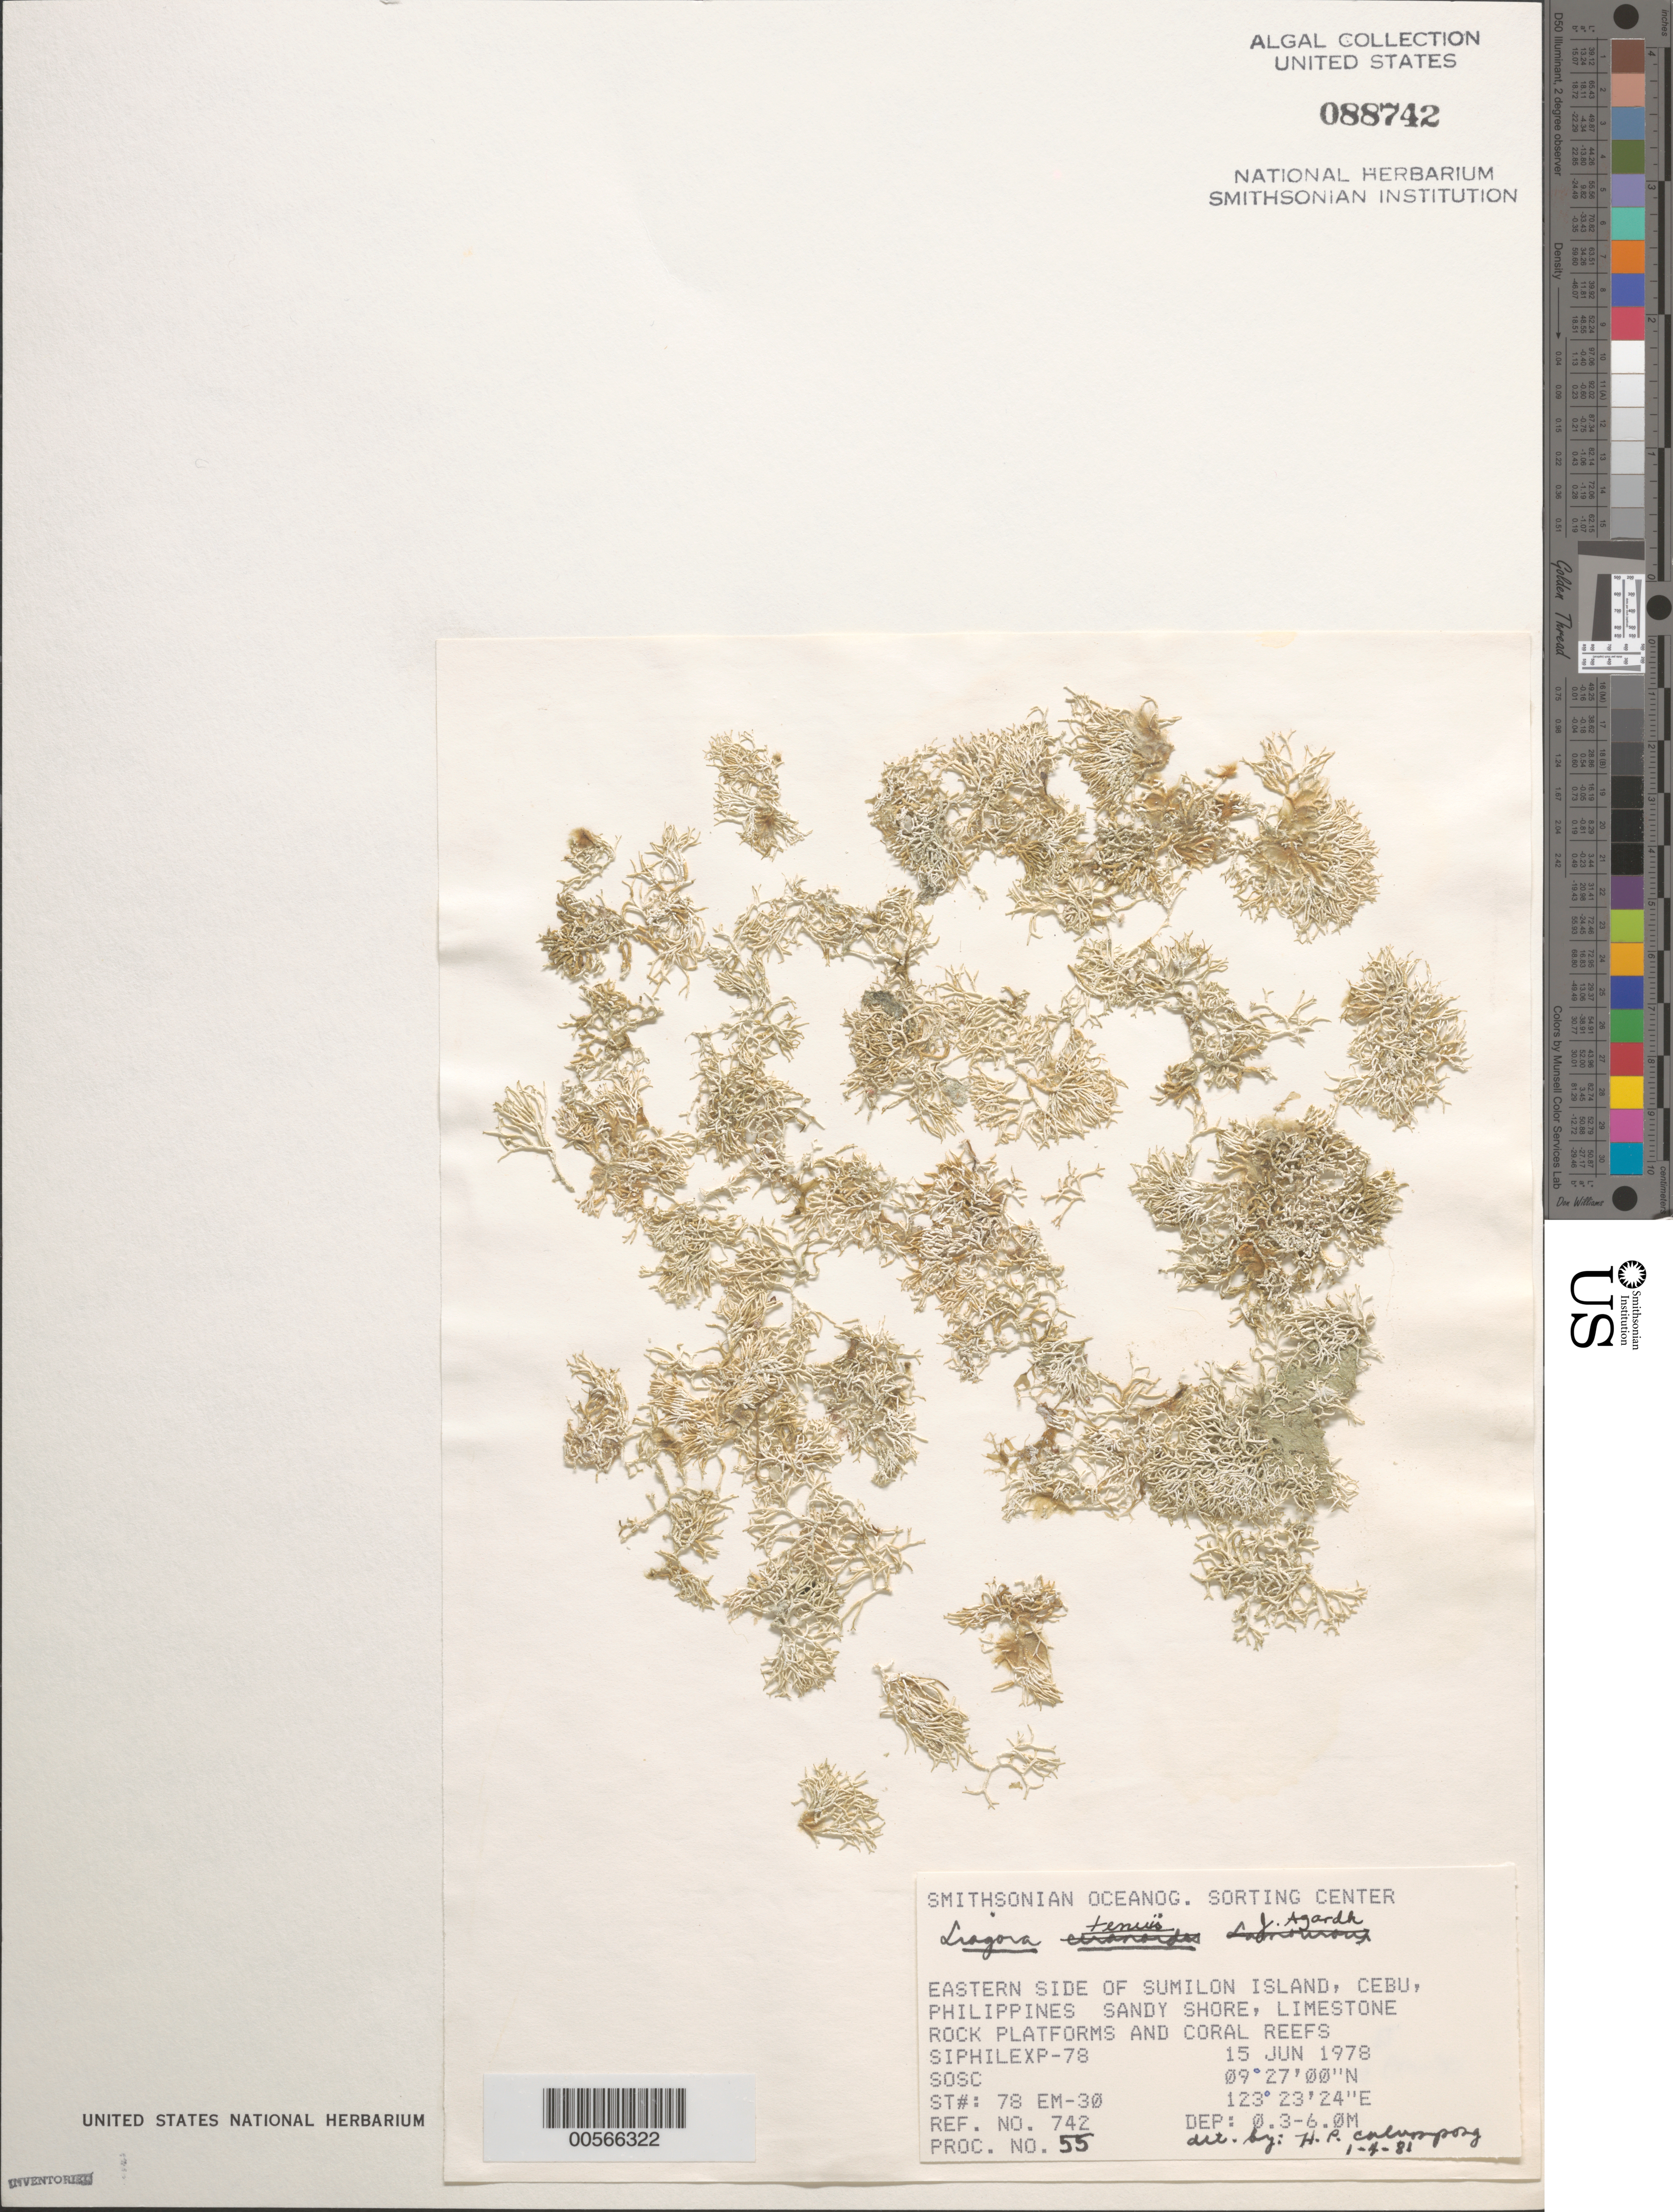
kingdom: Plantae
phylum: Rhodophyta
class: Florideophyceae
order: Nemaliales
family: Liagoraceae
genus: Titanophycus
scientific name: Titanophycus validus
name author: (Harv.) Huisman et al.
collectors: SOSC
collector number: Station 78 Em-30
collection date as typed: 15 Jun 1978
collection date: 1978-06-15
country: Philippines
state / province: Central Visayas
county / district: Cebu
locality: Sumilon island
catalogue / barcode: US 88742